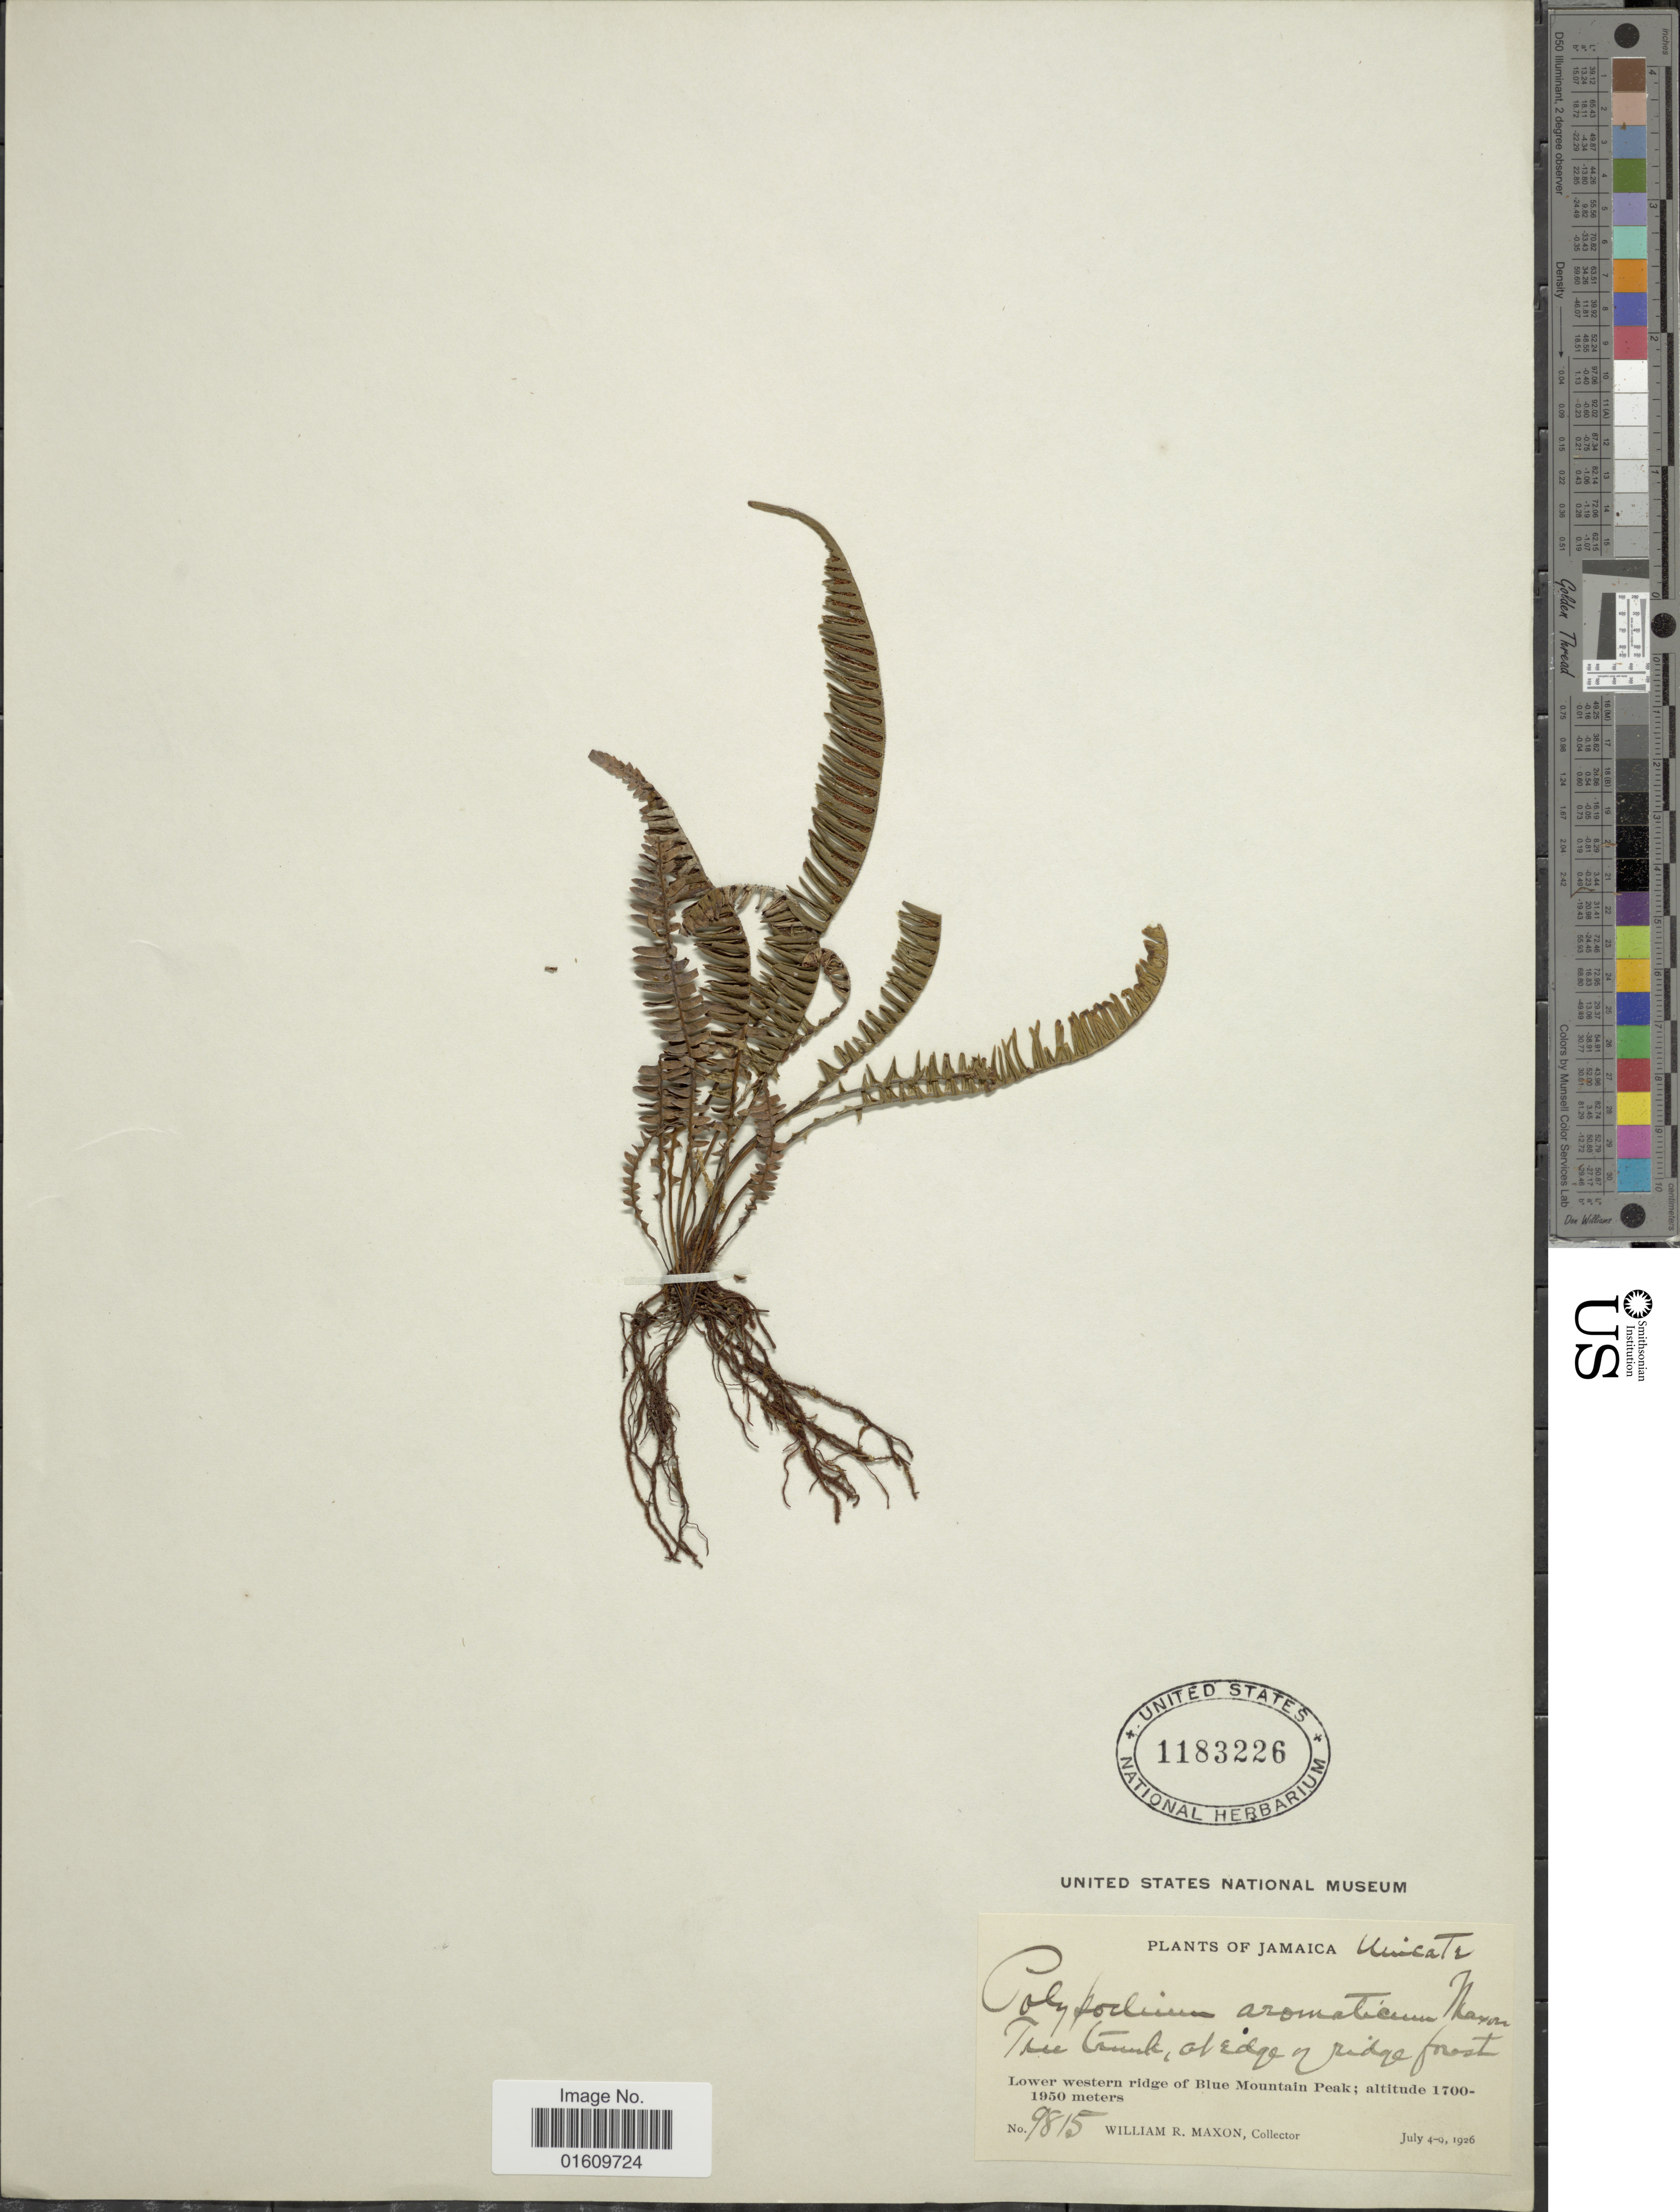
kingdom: Plantae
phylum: Tracheophyta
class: Polypodiopsida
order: Polypodiales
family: Polypodiaceae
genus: Melpomene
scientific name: Melpomene firma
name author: (J. Sm.) A.R. Sm. & R.C. Moran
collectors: W. R. Maxon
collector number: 9815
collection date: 1926-07-04/1926-07-09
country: Jamaica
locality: Tree trunks of edge of ridge forest, lower western ridge of Blue Mountain Peak.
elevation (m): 1700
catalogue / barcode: US 1183226